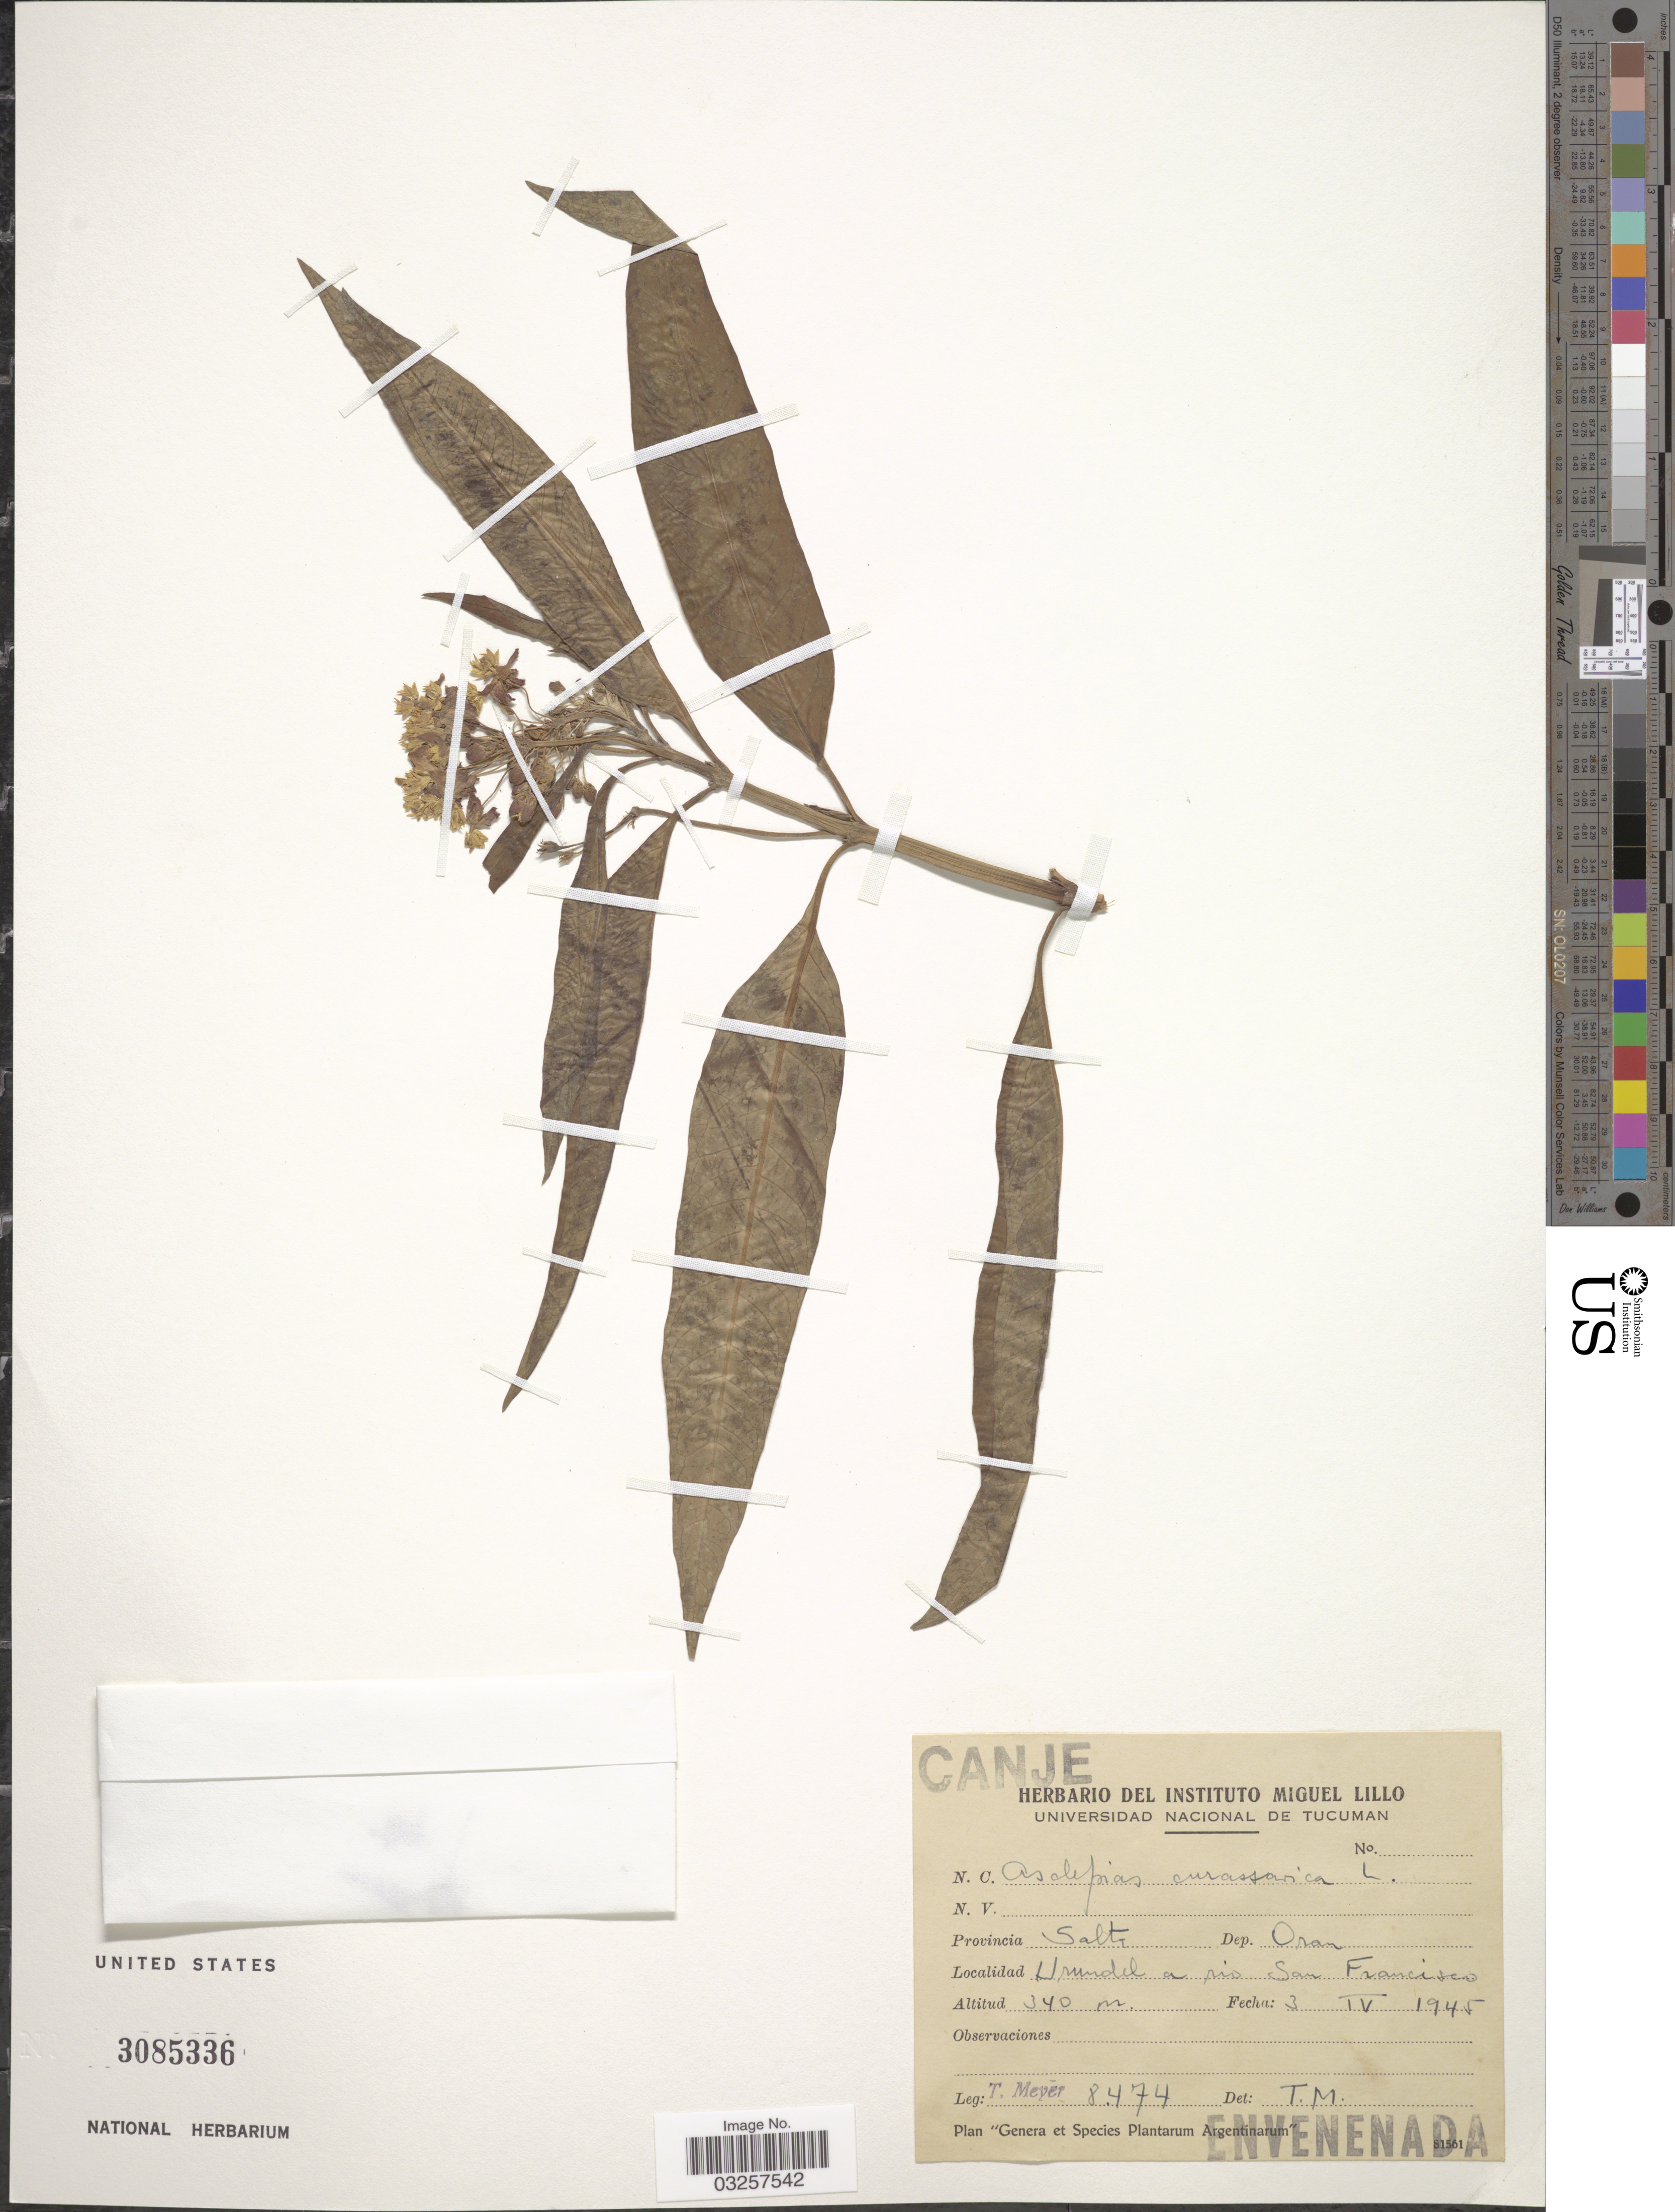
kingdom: Plantae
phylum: Tracheophyta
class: Magnoliopsida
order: Gentianales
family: Apocynaceae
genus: Asclepias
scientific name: Asclepias curassavica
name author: L.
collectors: T. Meyer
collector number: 8474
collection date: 1945-04-03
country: Argentina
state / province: Salta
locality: Provincia Salta. Dep. Oran. Urundel a rio San Francisco.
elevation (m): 340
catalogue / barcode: US 3085336